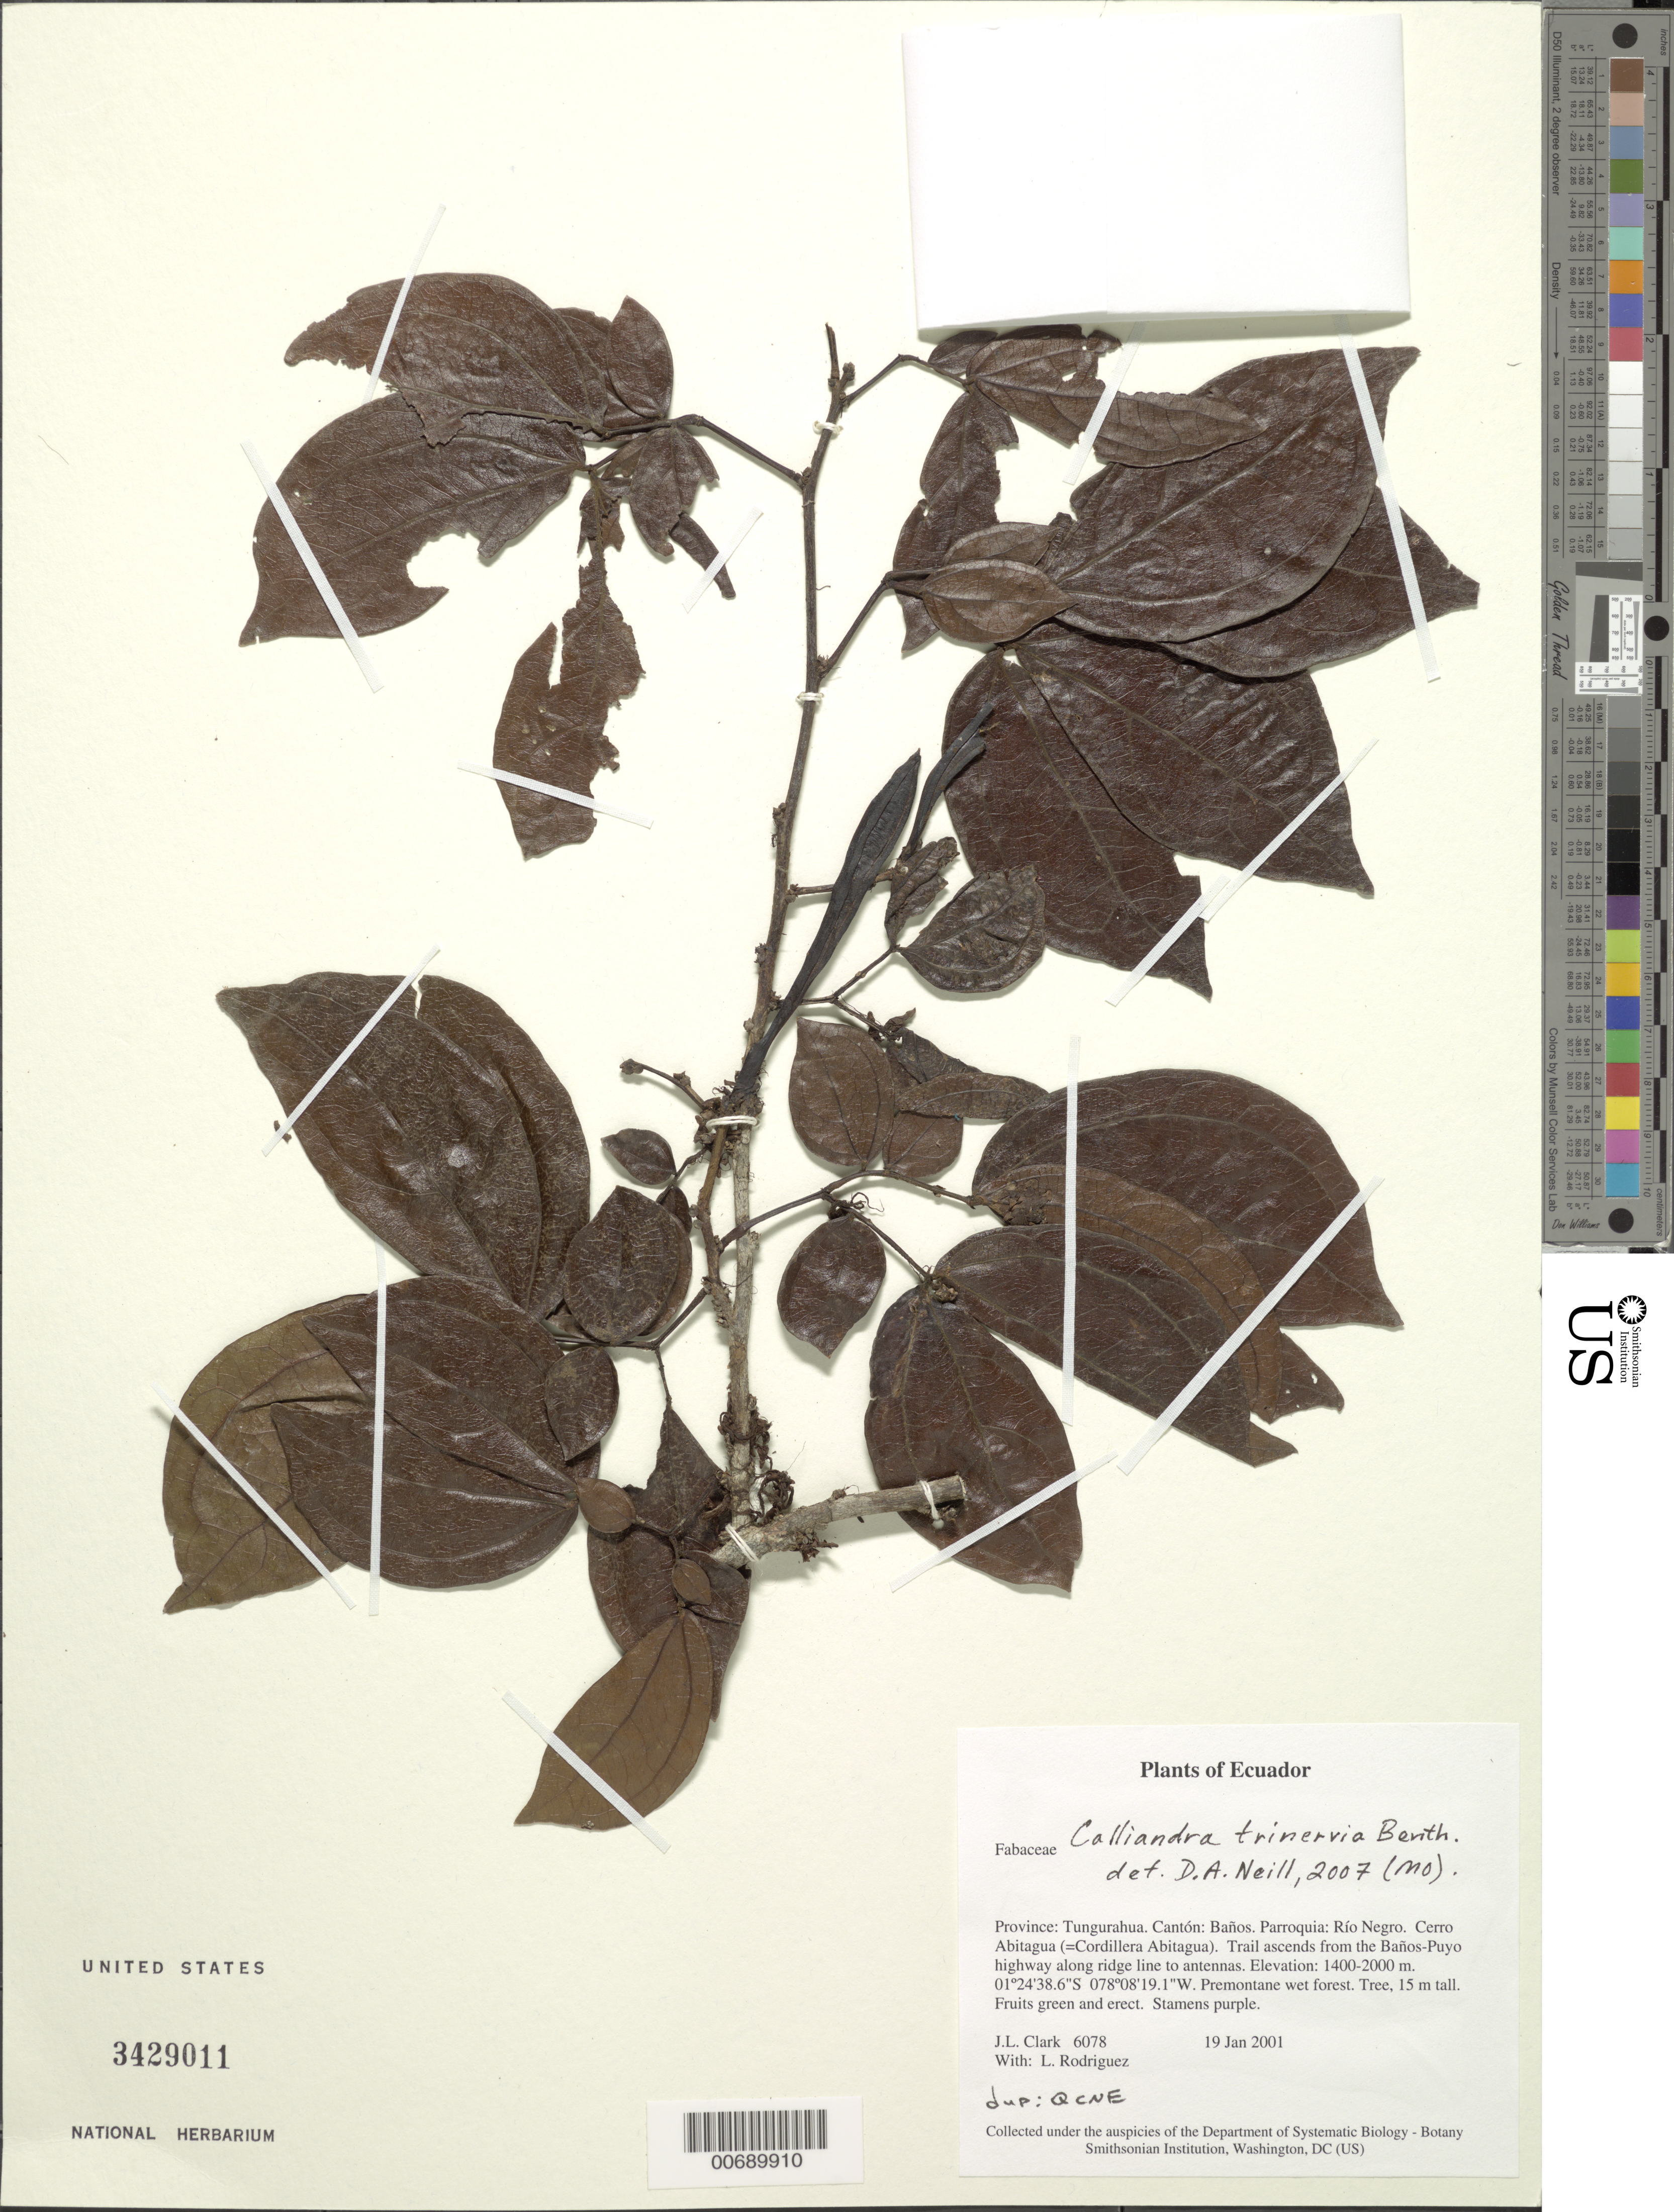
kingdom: Plantae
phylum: Tracheophyta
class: Magnoliopsida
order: Fabales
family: Fabaceae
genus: Calliandra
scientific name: Calliandra trinervia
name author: Benth.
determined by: Neill, David Alan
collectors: J. L. Clark & L. Rodriguez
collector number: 6078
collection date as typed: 19 Jan 2001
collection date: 2001-01-19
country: Ecuador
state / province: Tungurahua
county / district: Baños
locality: Parroquia: Río Negro. Cerro Abitagua (=Cordillera Abitagua). Trail ascends from the Baños-Puyo highway along ridge line to antennas.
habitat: Premontane wet forest.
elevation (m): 1400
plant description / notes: QCNE, US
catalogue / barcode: US 3429011